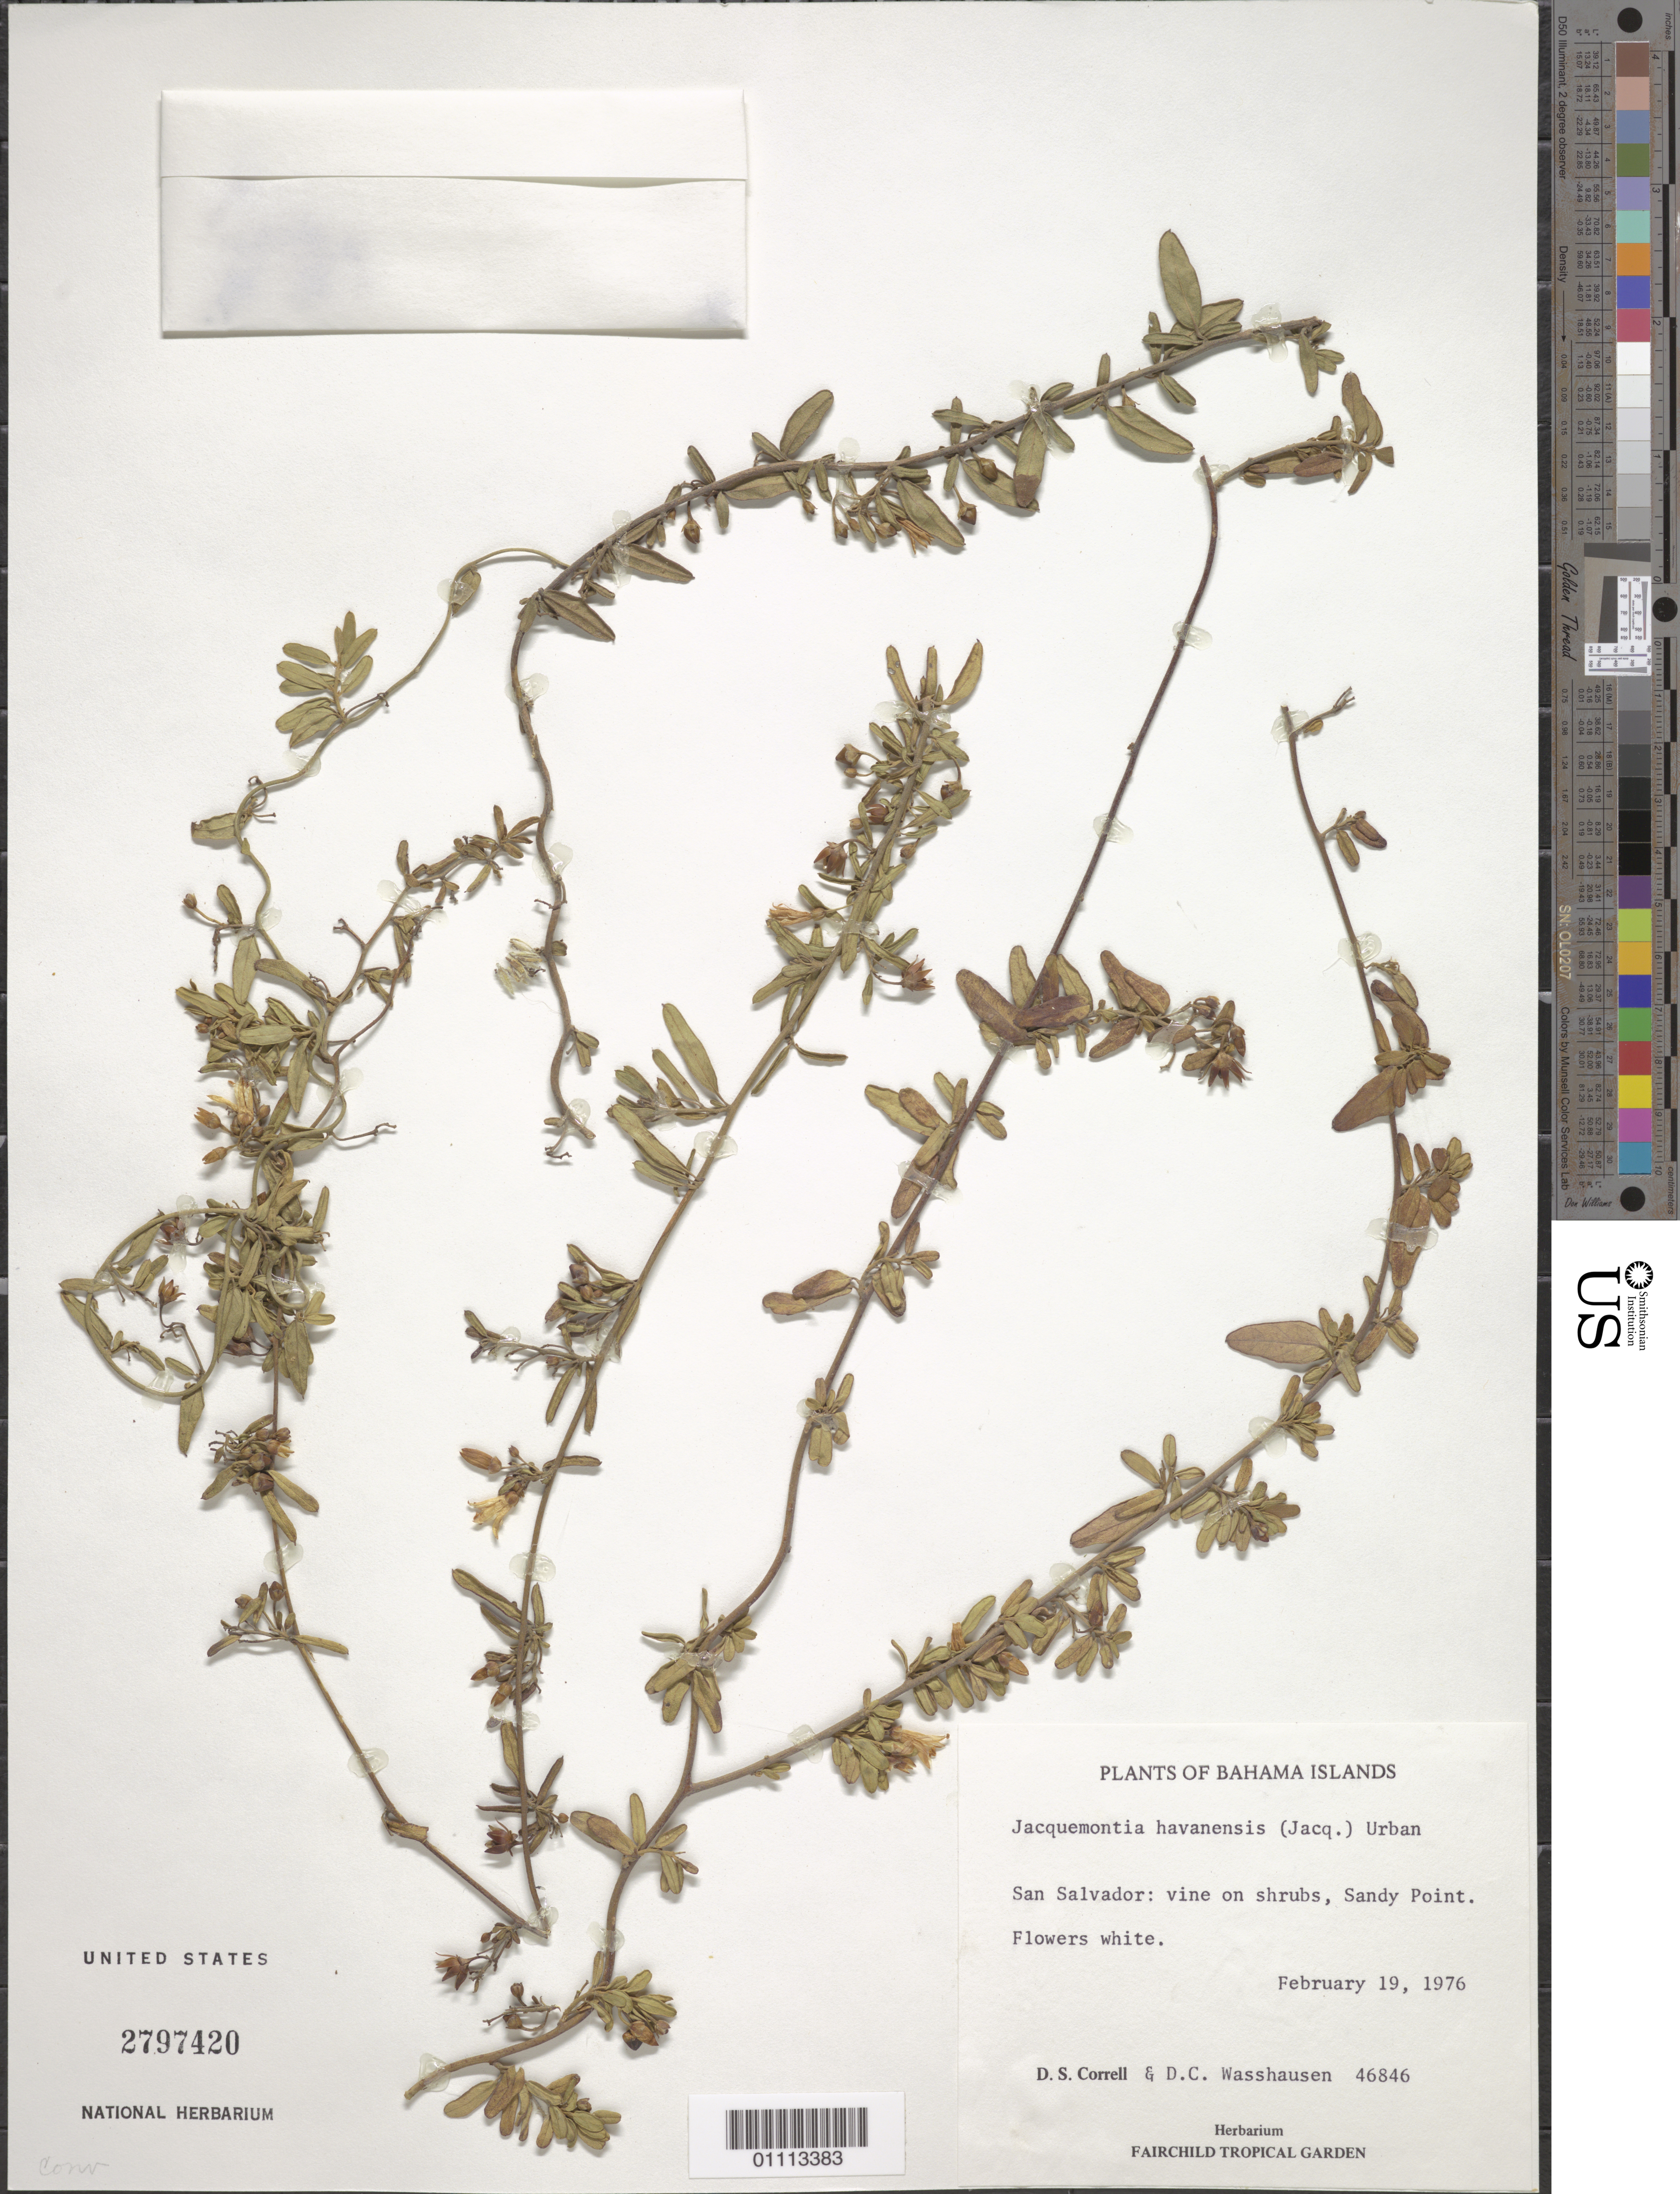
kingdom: Plantae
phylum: Tracheophyta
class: Magnoliopsida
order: Solanales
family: Convolvulaceae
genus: Jacquemontia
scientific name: Jacquemontia havanensis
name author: (Jacq.) Urb.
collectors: D. S. Correll & D. C. Wasshausen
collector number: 46846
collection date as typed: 19 Feb 1976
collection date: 1976-02-19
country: Bahamas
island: San Salvador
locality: Sandy Point.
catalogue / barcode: US 2797420